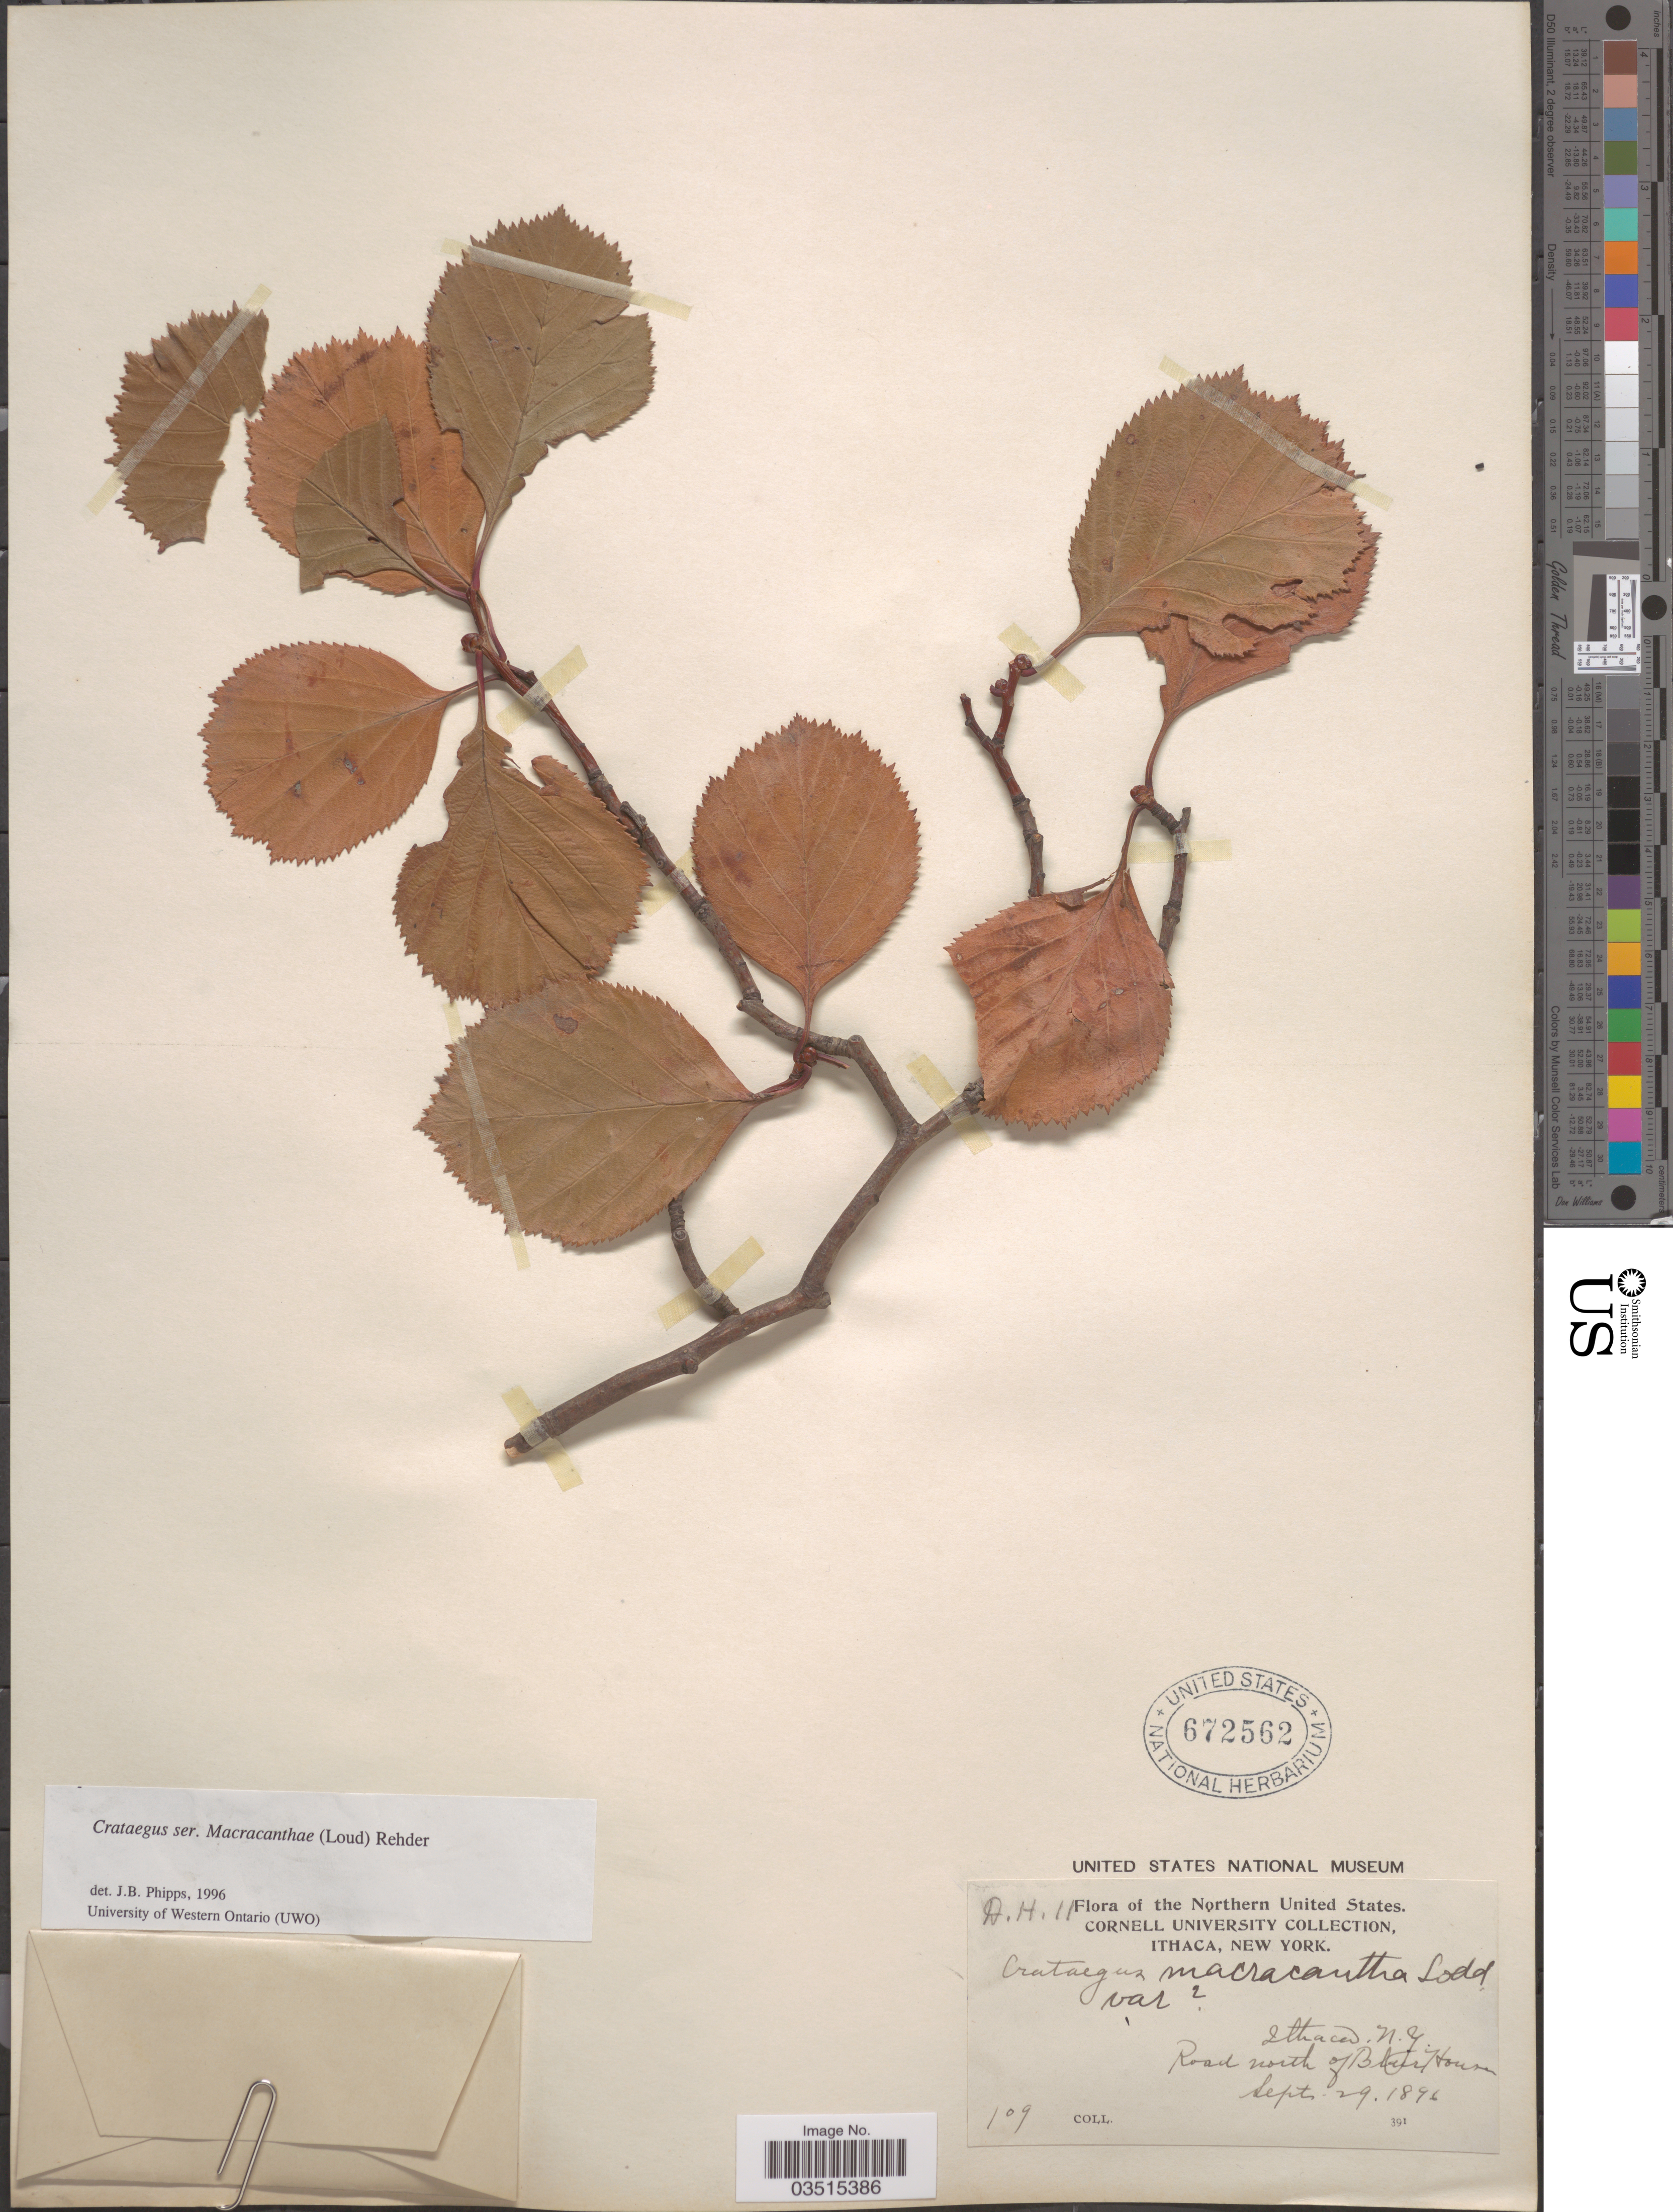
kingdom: Plantae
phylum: Tracheophyta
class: Magnoliopsida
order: Rosales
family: Rosaceae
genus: Crataegus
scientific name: Crataegus macracantha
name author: (Lindl.) Lodd. ex Loudon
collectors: Cornell University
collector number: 109/D.H.11?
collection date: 1896-09-29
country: United States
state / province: New York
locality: The Northern United States. Ithaca. Road north of Blairtown.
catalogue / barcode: US 672562